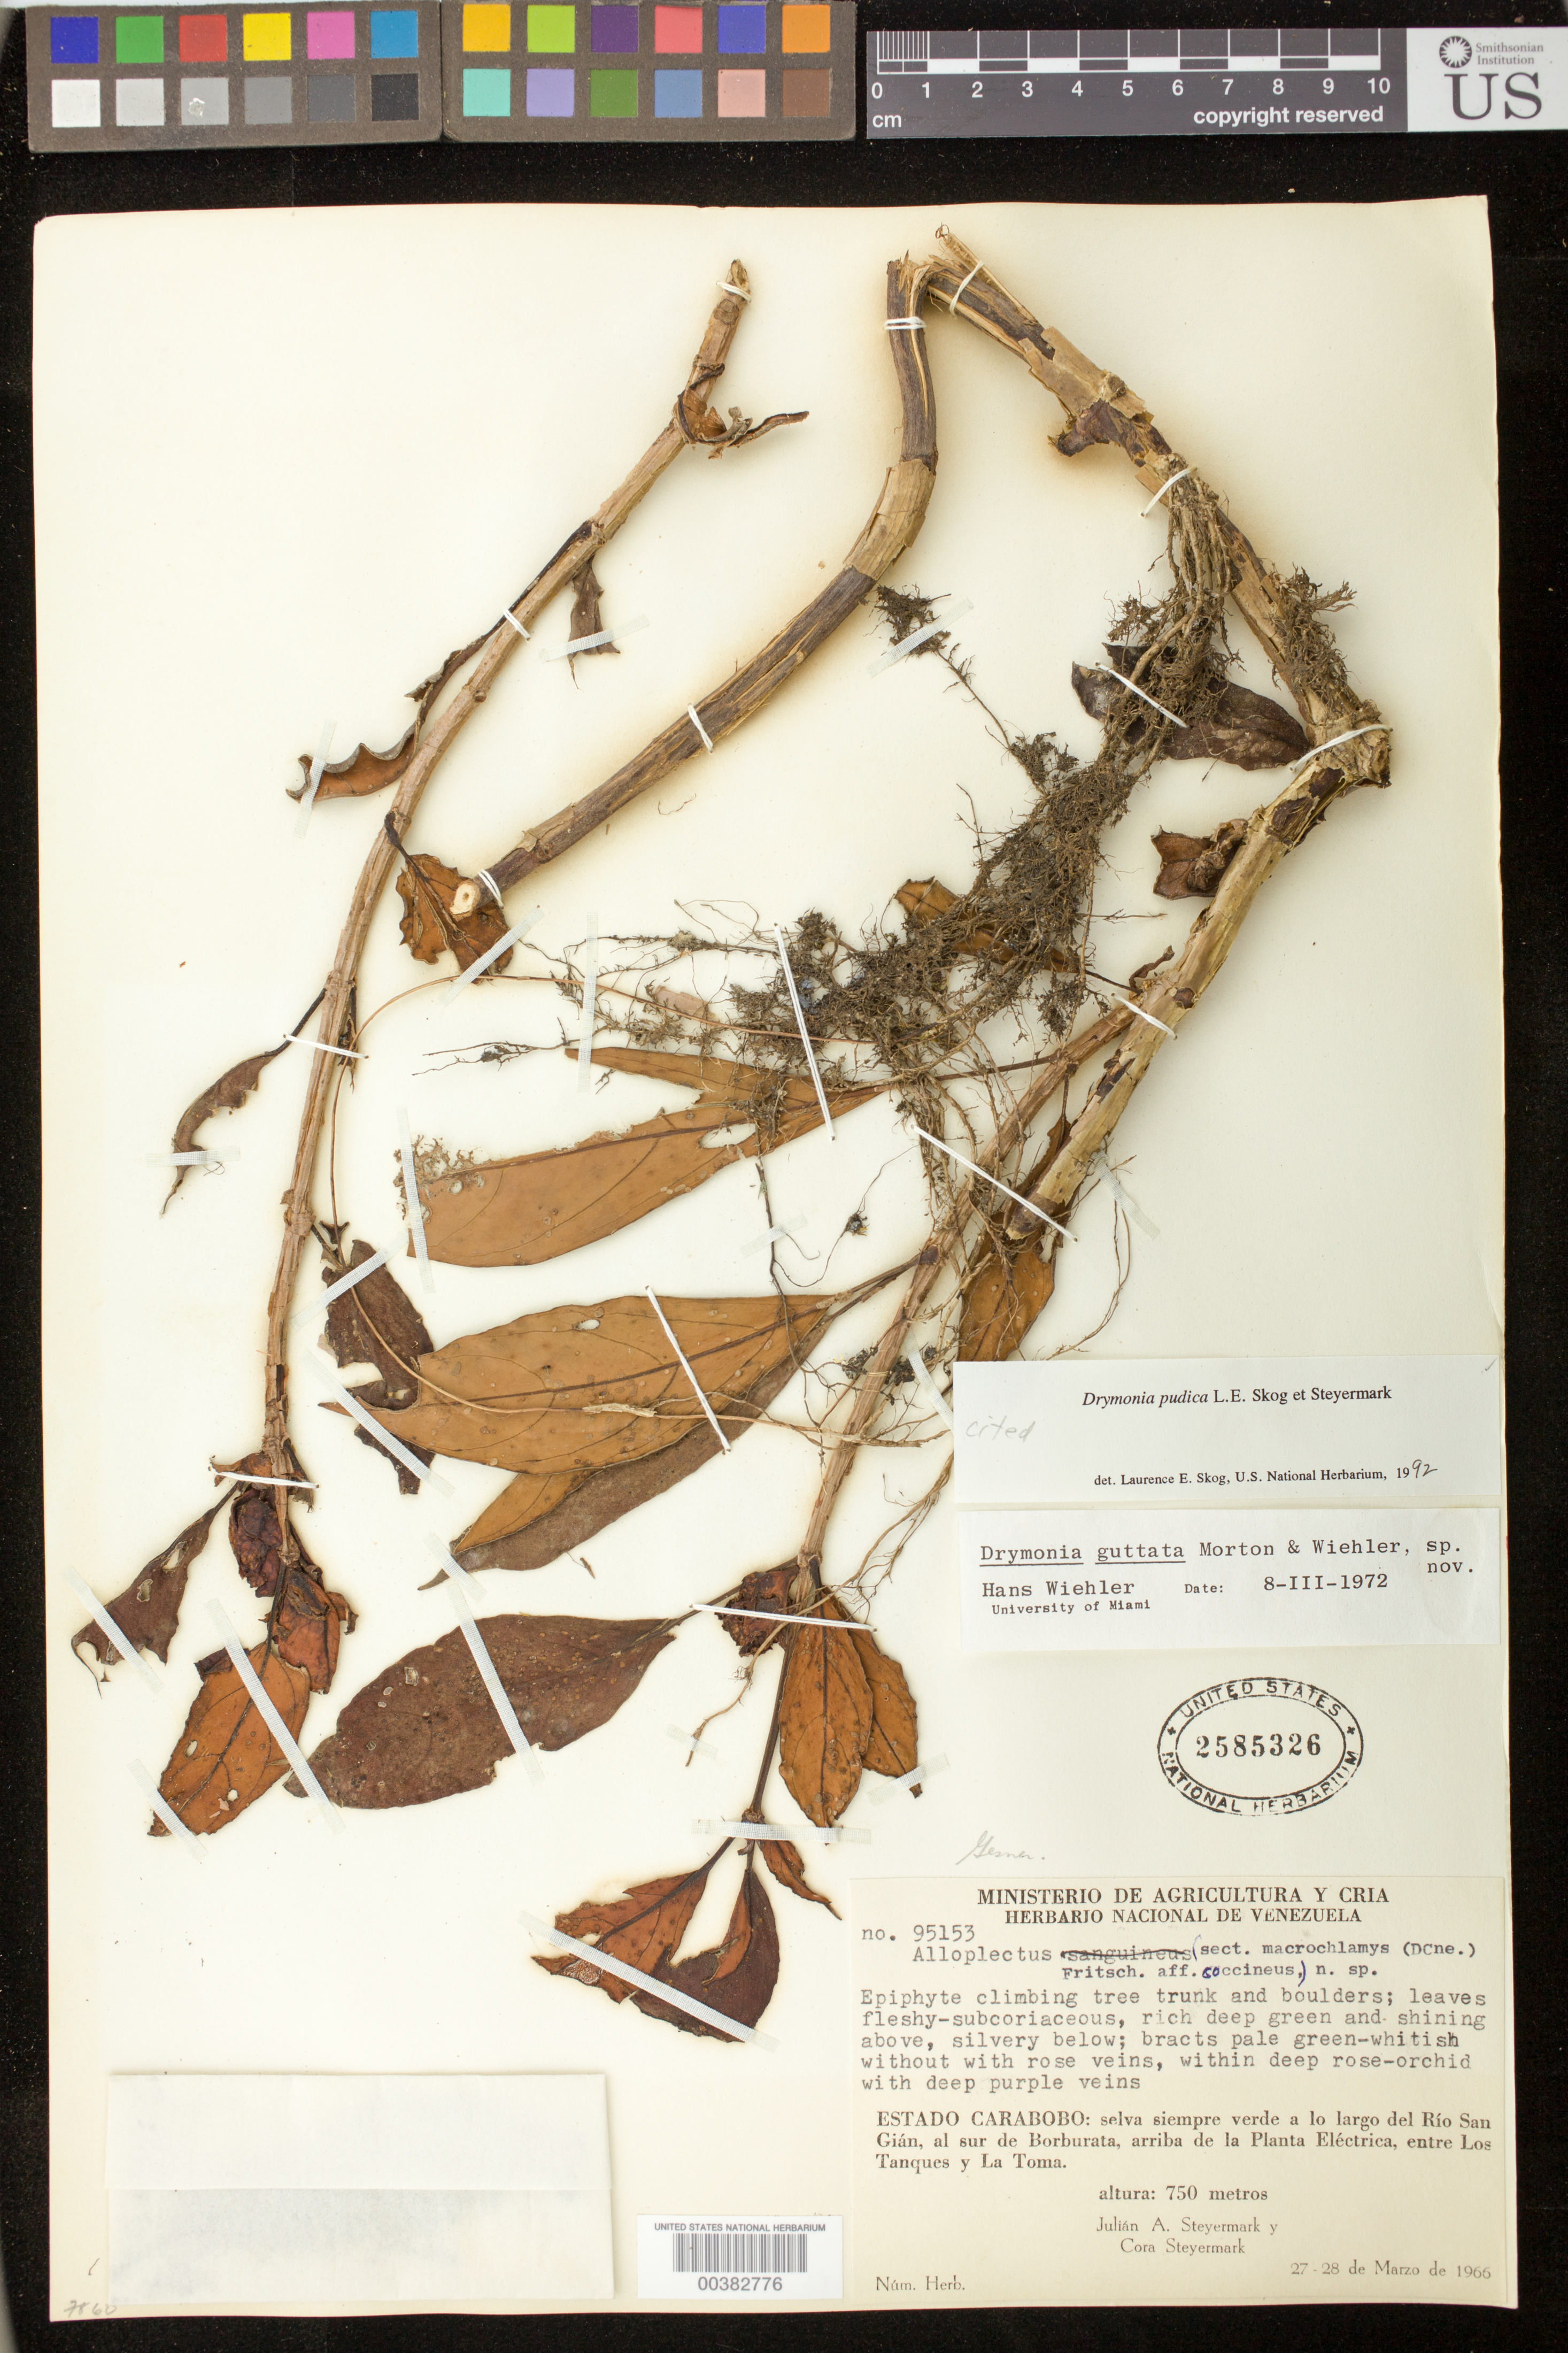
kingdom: Plantae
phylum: Tracheophyta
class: Magnoliopsida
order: Lamiales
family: Gesneriaceae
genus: Drymonia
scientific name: Drymonia pudica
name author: L.E. Skog & Steyerm.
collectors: J. Steyermark & C. Steyermark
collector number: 95153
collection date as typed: Mar 1966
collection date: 1966-03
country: Venezuela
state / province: Carabobo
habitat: Selva siempre verde a lo largo del rio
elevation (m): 750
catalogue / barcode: US 2585326